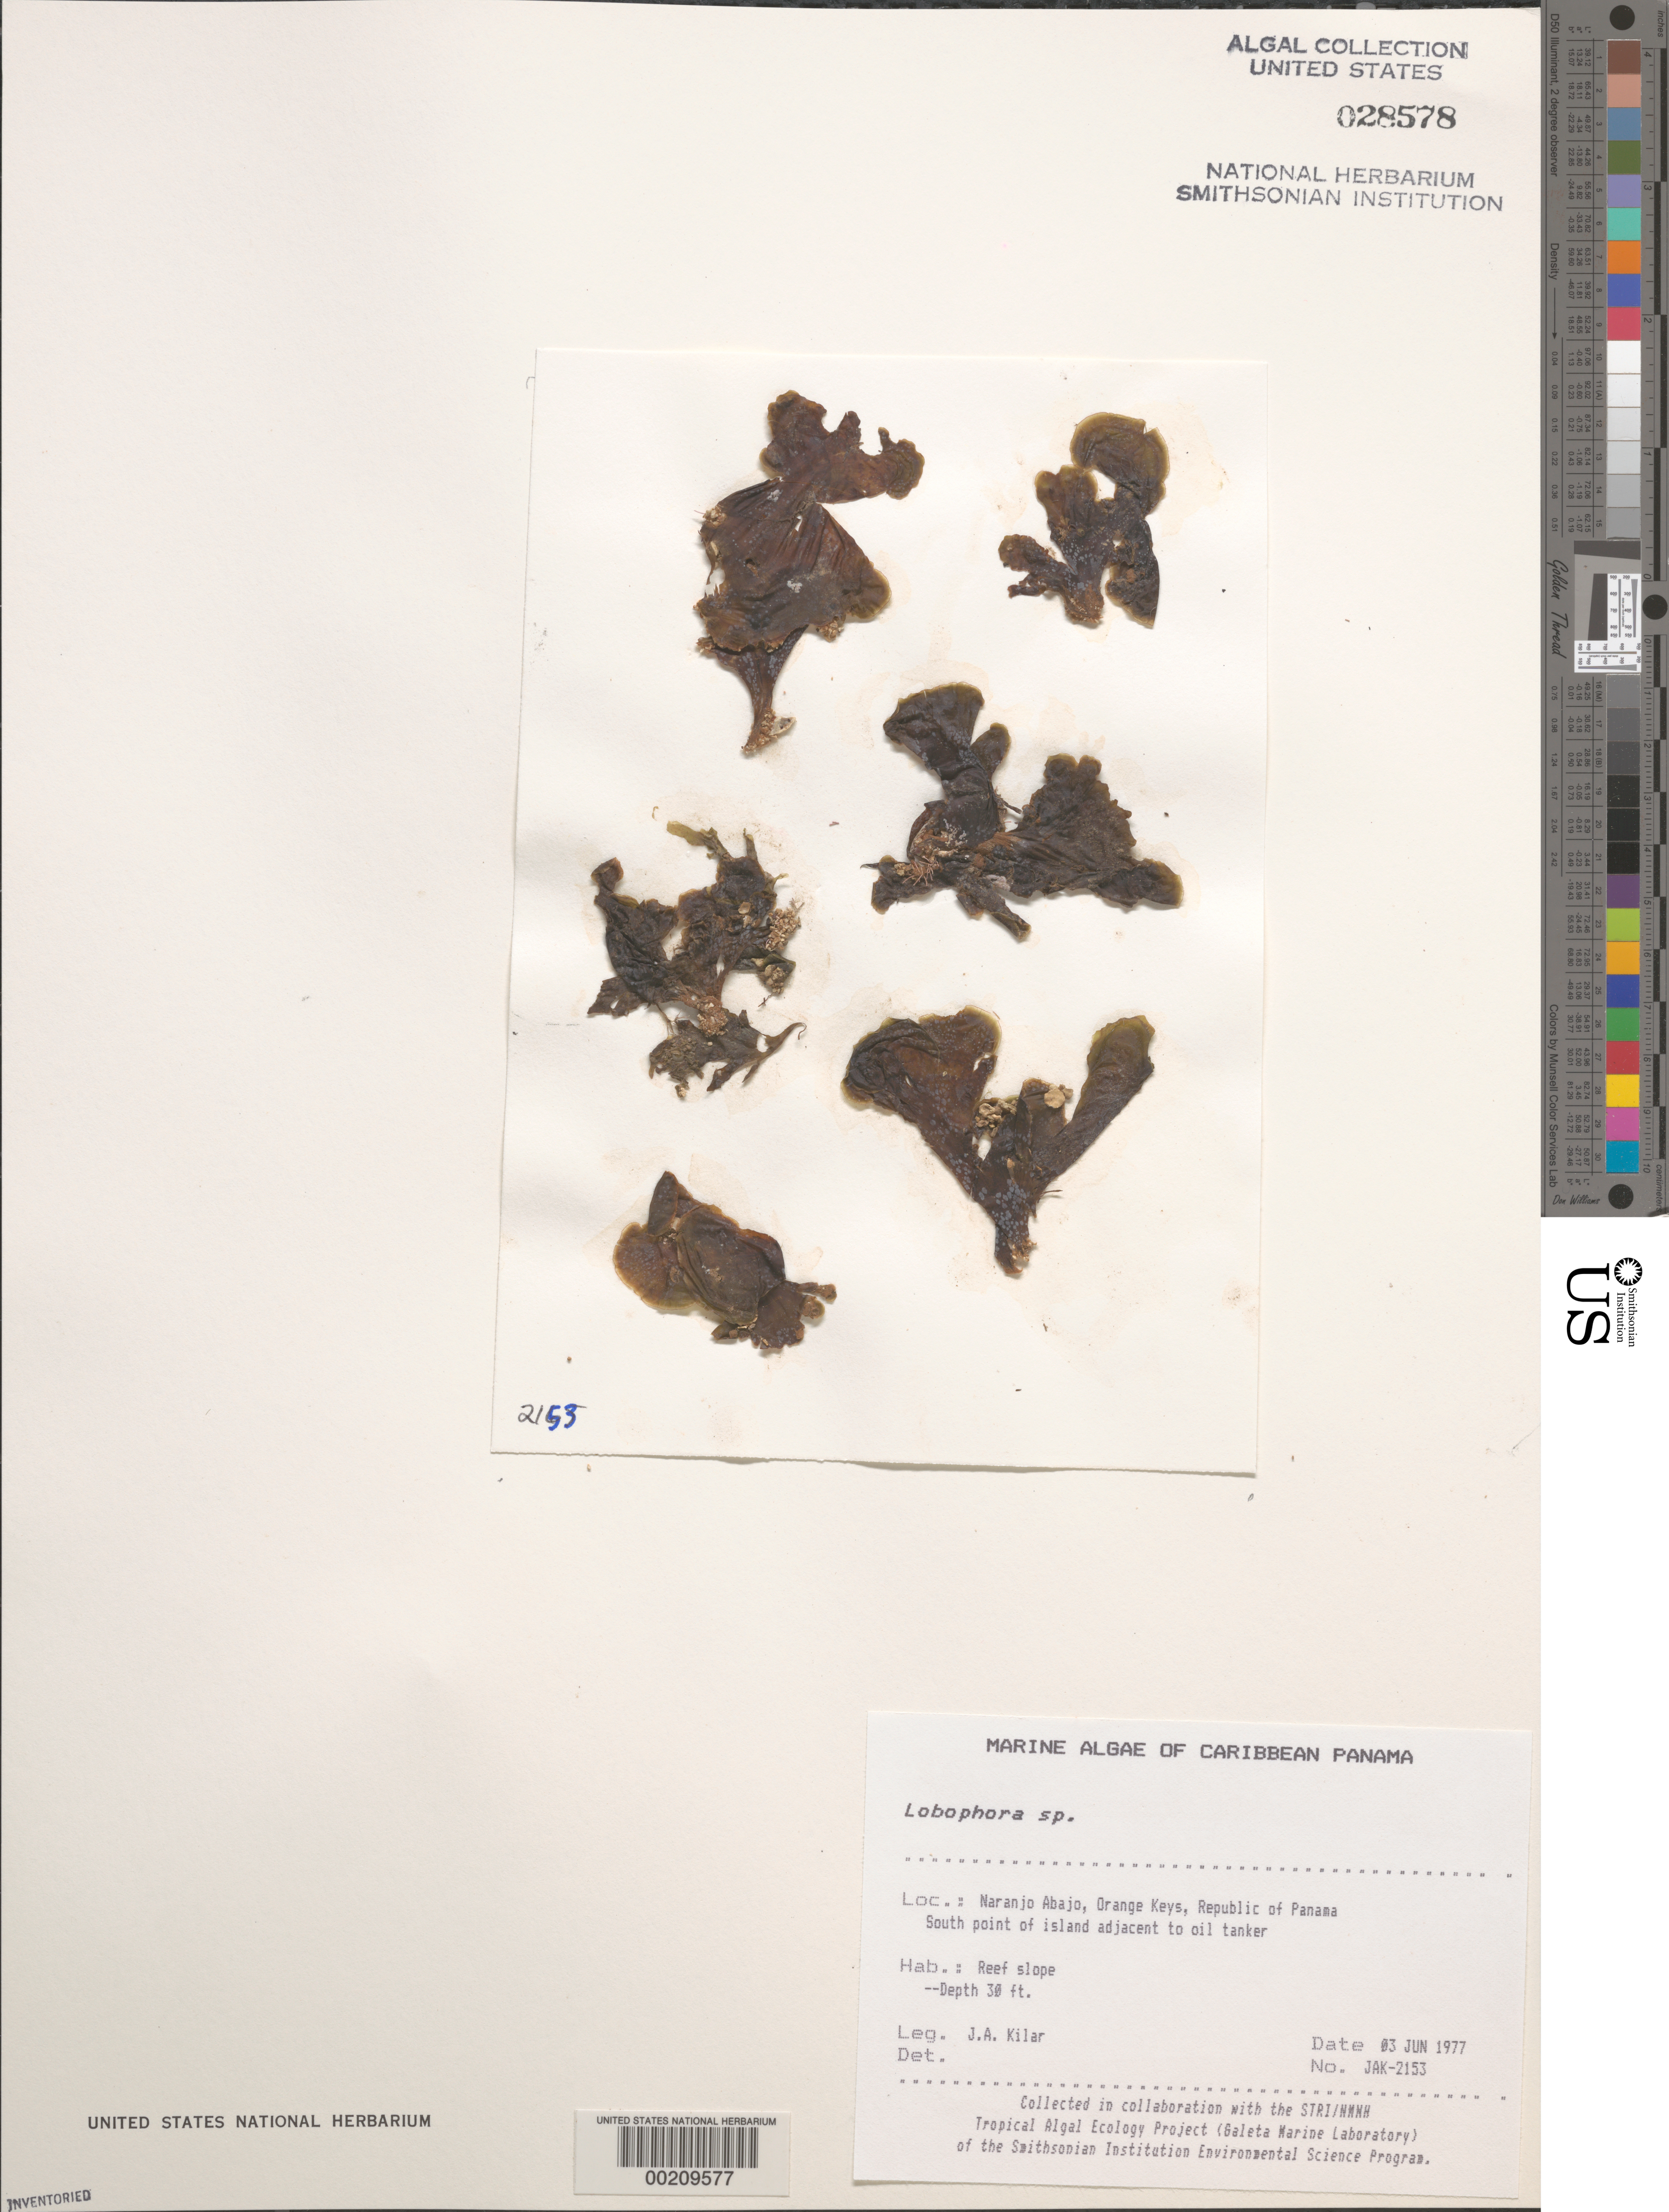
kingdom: Chromista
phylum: Ochrophyta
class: Phaeophyceae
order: Dictyotales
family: Dictyotaceae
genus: Lobophora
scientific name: Lobophora sp.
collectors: J. A. Kilar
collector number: JAK-2153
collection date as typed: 03 Jun 1977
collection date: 1977-06-03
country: Panama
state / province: Colón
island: Naranjo Abajo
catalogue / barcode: US 28578